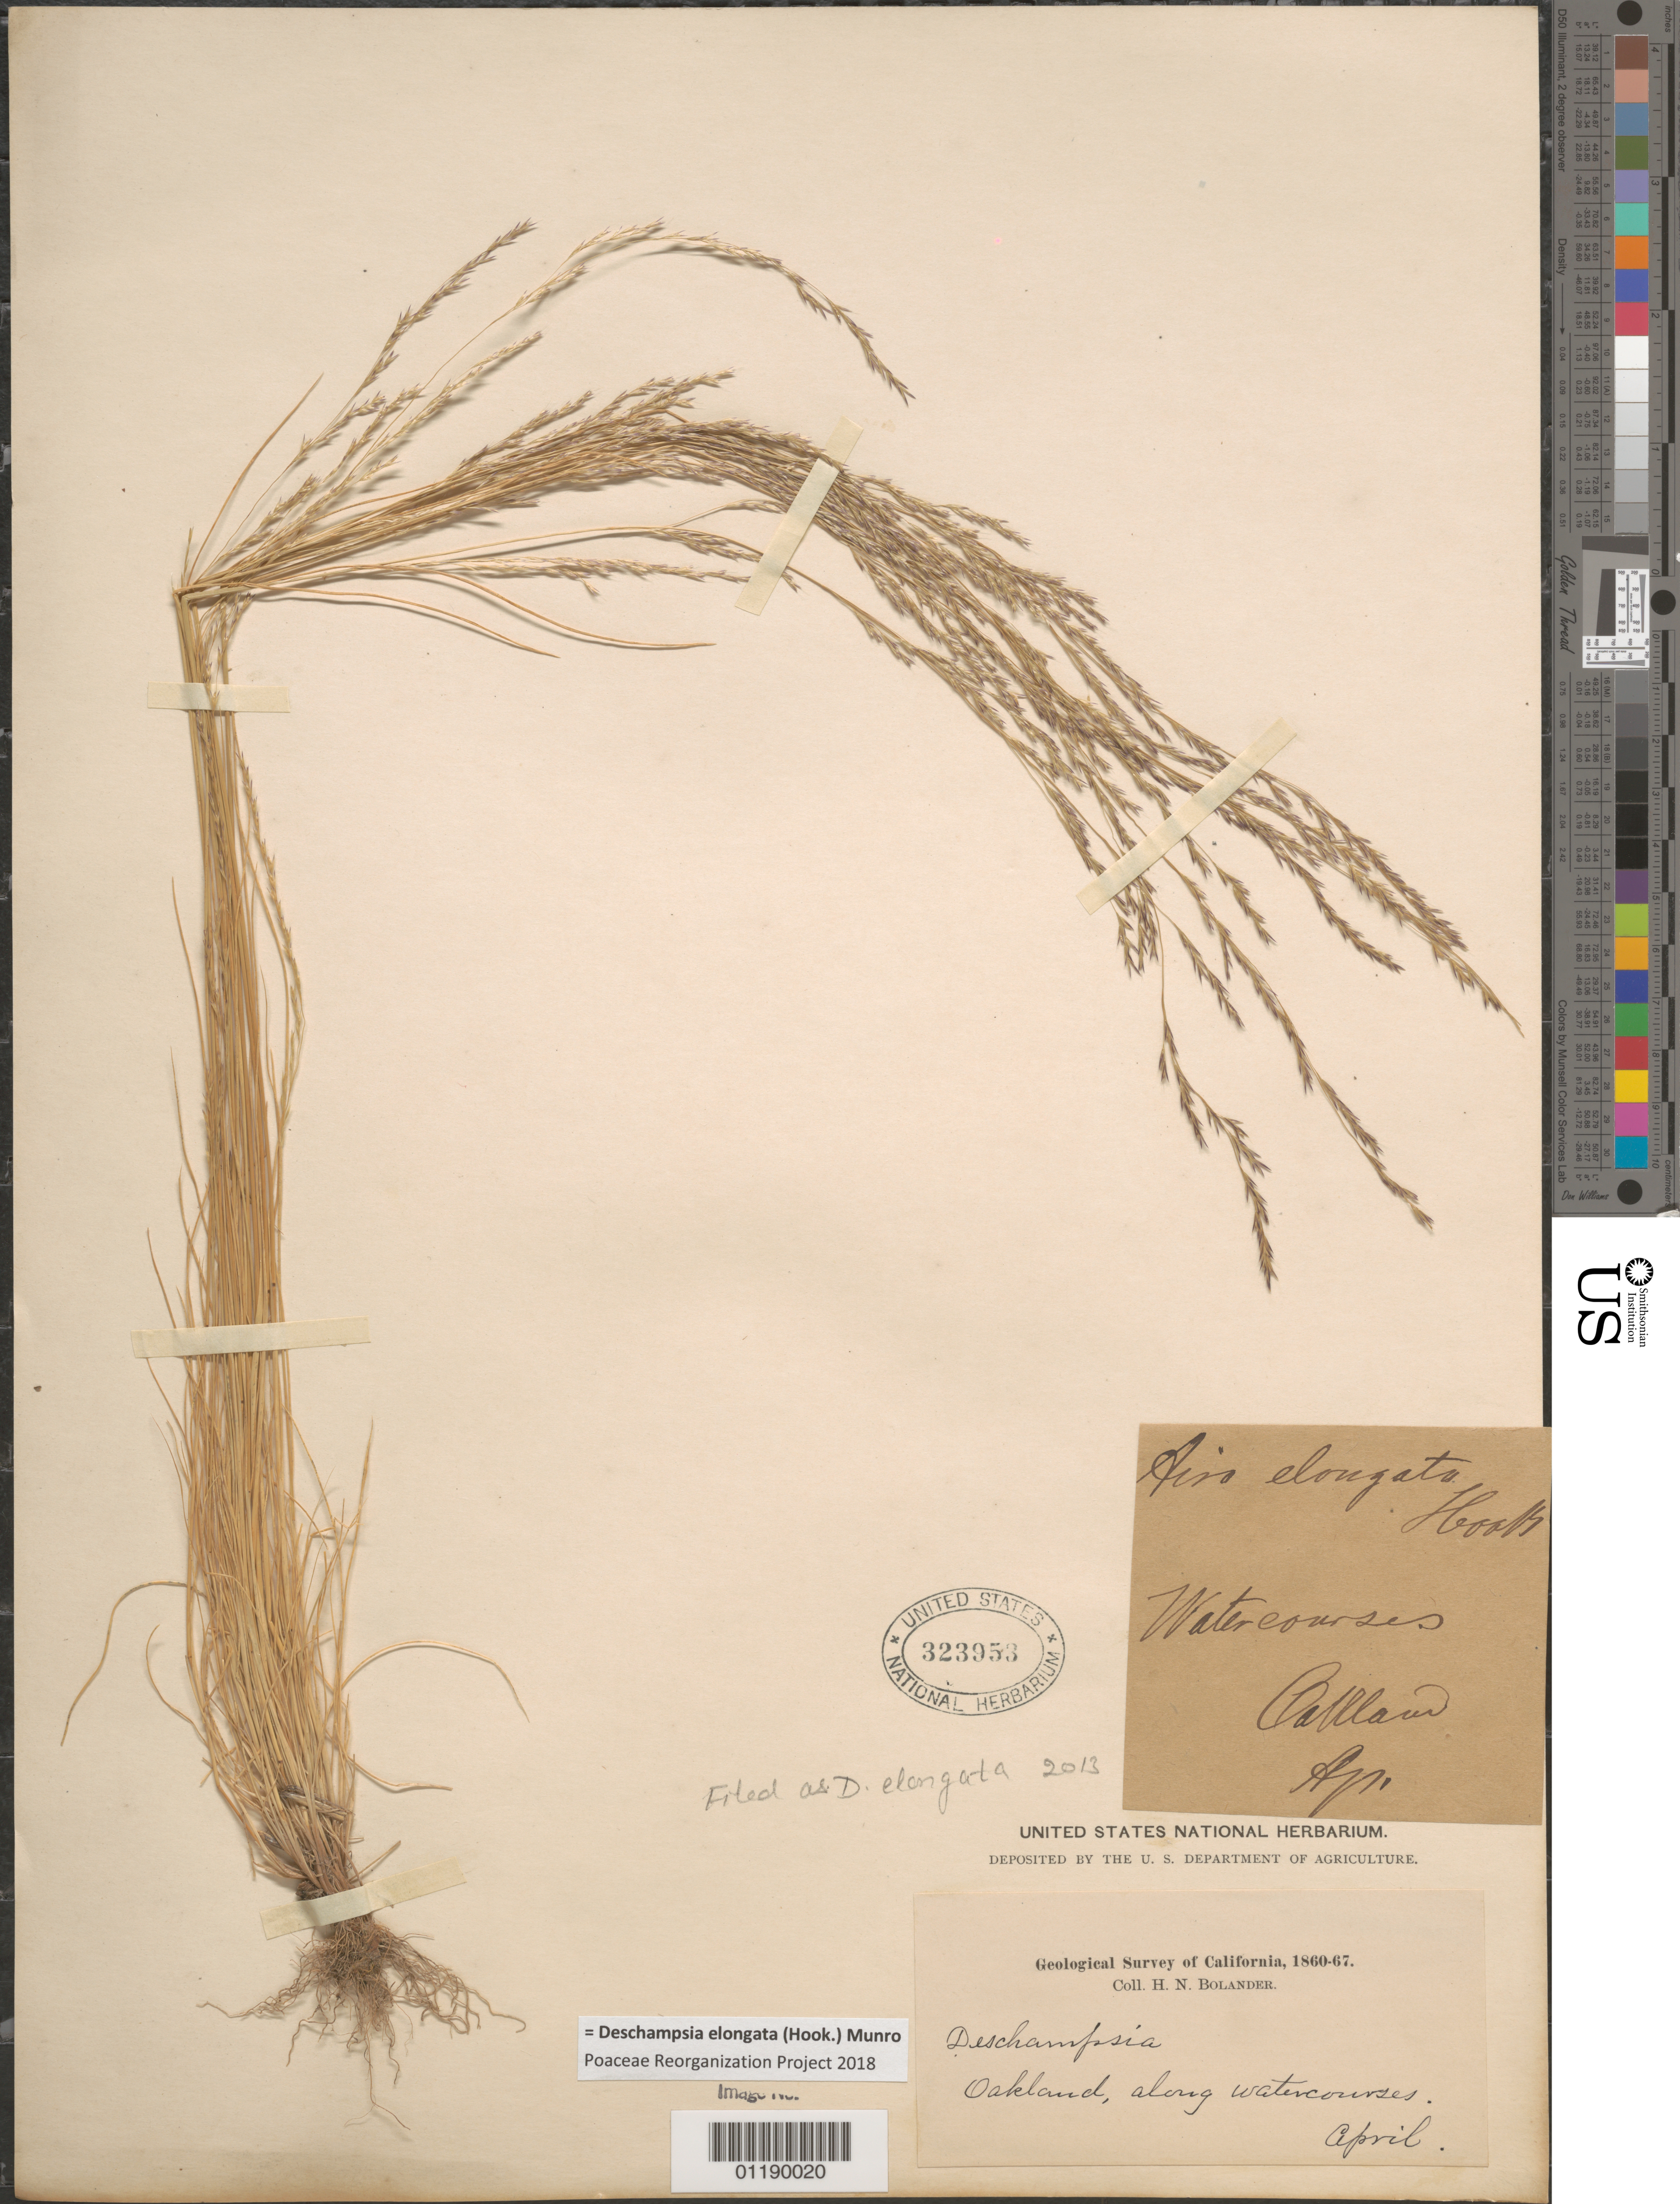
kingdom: Plantae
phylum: Tracheophyta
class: Liliopsida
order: Poales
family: Poaceae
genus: Deschampsia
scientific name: Deschampsia elongata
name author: (Hook.) Munro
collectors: H. Bolander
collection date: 1860-04/1867-04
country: United States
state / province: California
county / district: Alameda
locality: Oakland.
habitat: Along watercourses.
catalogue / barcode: US 323953